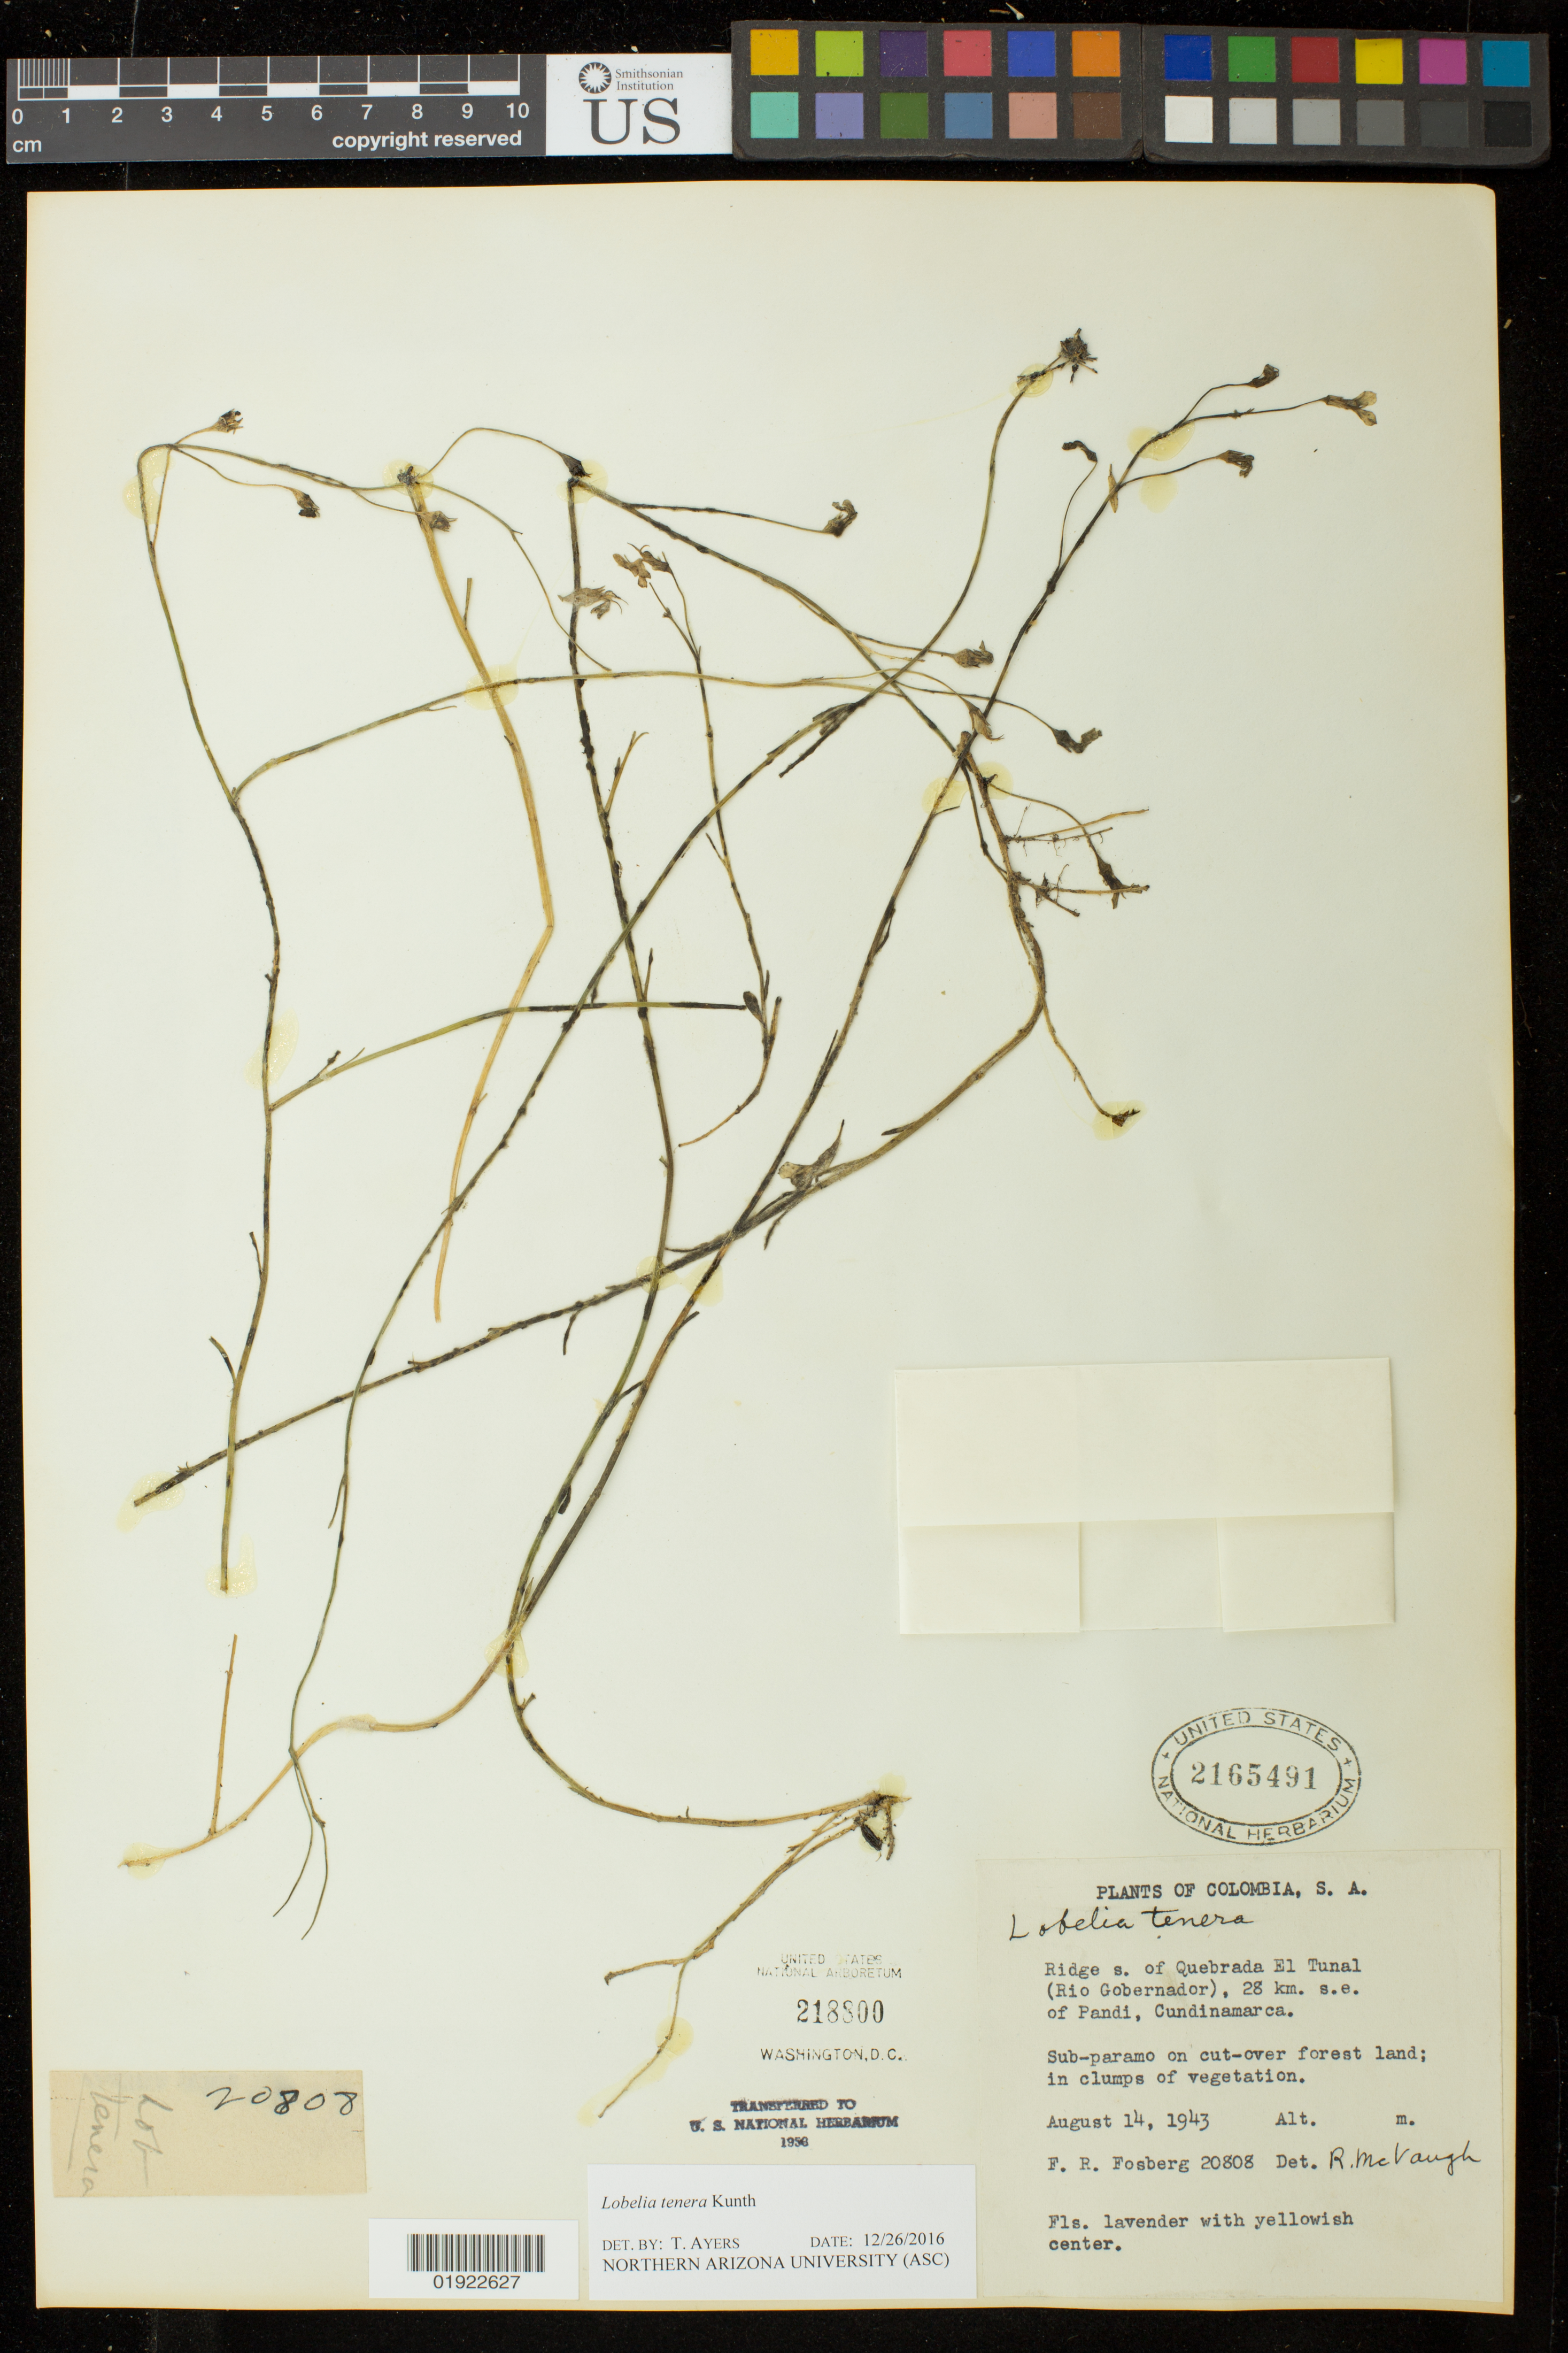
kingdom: Plantae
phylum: Tracheophyta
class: Magnoliopsida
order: Asterales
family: Campanulaceae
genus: Lobelia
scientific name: Lobelia tenera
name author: Kunth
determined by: Ayers, Tina J.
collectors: F. R. Fosberg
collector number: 20808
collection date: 1943-08-14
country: Colombia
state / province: Cundinamarca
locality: Ridge S. of Quebrada El Tunal (Rio Gobernador), 28 km. S.E. of Pandi.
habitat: Sub-paramo on cut-over forest land; in clumps of vegetation.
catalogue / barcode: US 2165491